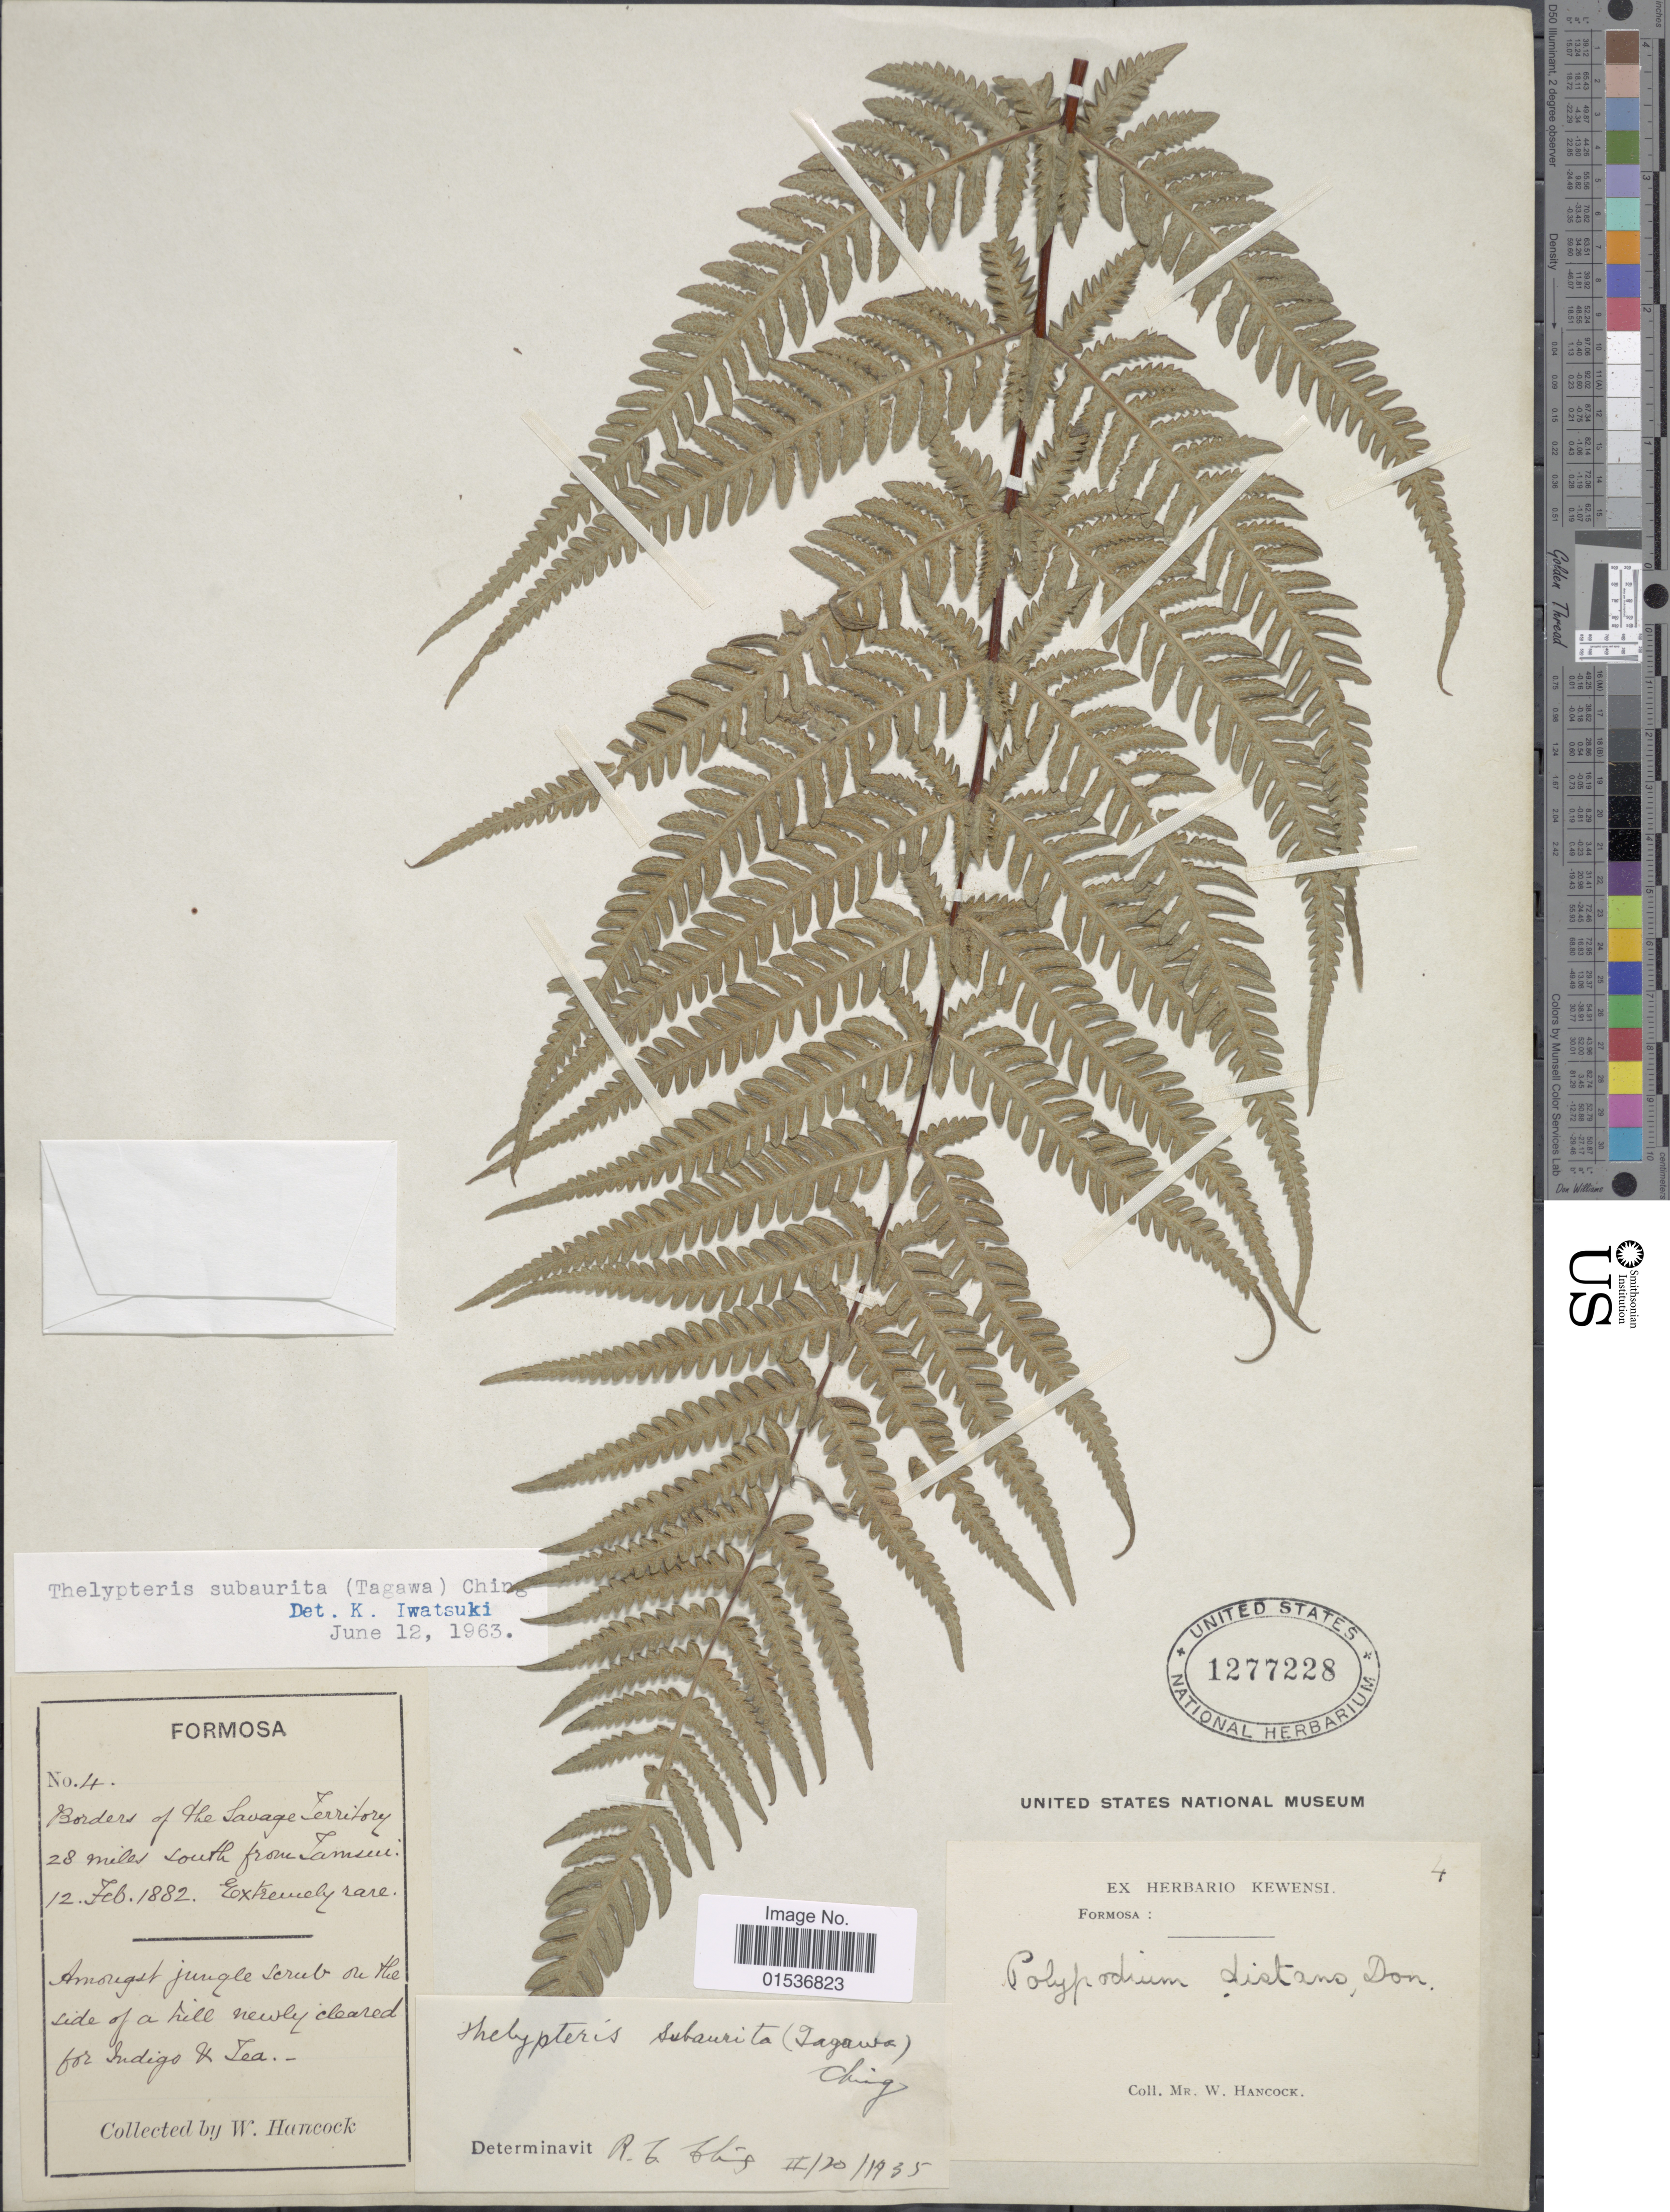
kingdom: Plantae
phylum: Tracheophyta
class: Polypodiopsida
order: Polypodiales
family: Thelypteridaceae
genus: Pseudophegopteris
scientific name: Pseudophegopteris subaurita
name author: (Tagawa) Ching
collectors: W. Hancock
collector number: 4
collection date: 1882-02-12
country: Taiwan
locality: Formosa, Borders of the Savage Territory 28 miles South from Tamsui. [interpreted]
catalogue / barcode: US 1277228